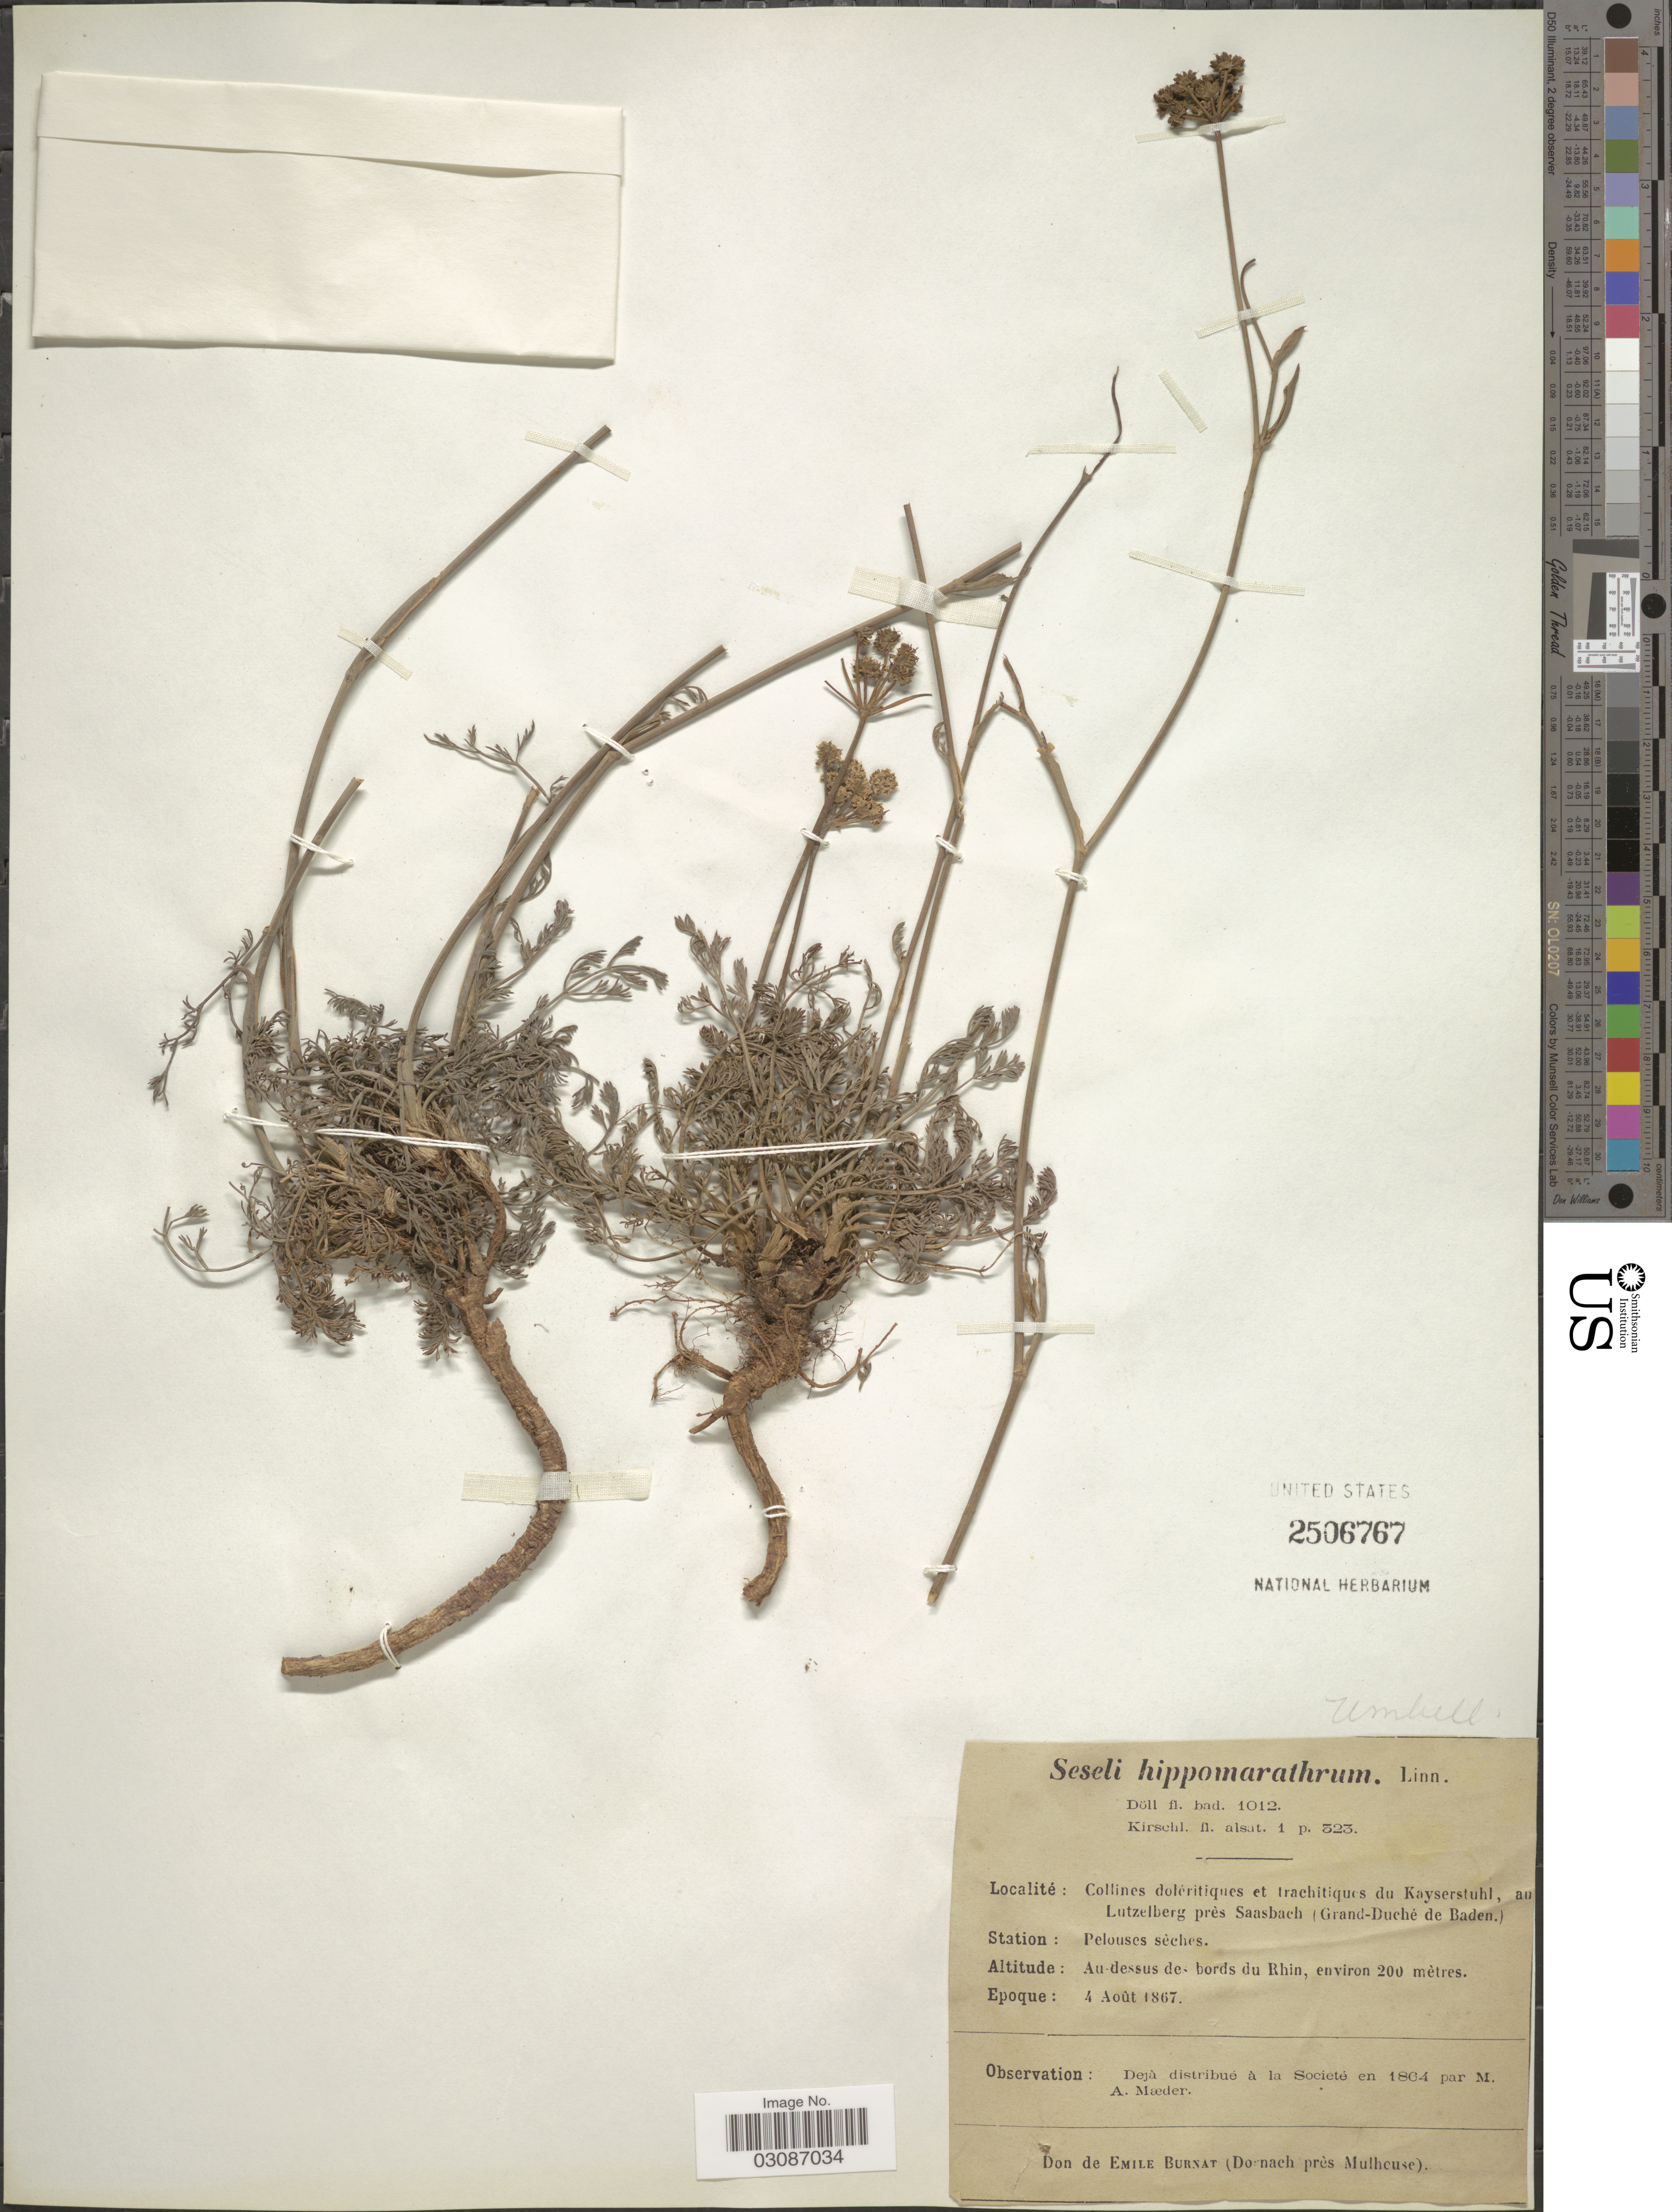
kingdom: Plantae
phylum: Tracheophyta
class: Magnoliopsida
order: Apiales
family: Apiaceae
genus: Seseli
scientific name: Seseli hippomarathrum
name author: Jacq.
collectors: E. Burnat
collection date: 1867-08-04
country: Germany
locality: Bords du Rhin.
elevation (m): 200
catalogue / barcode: US 2506767